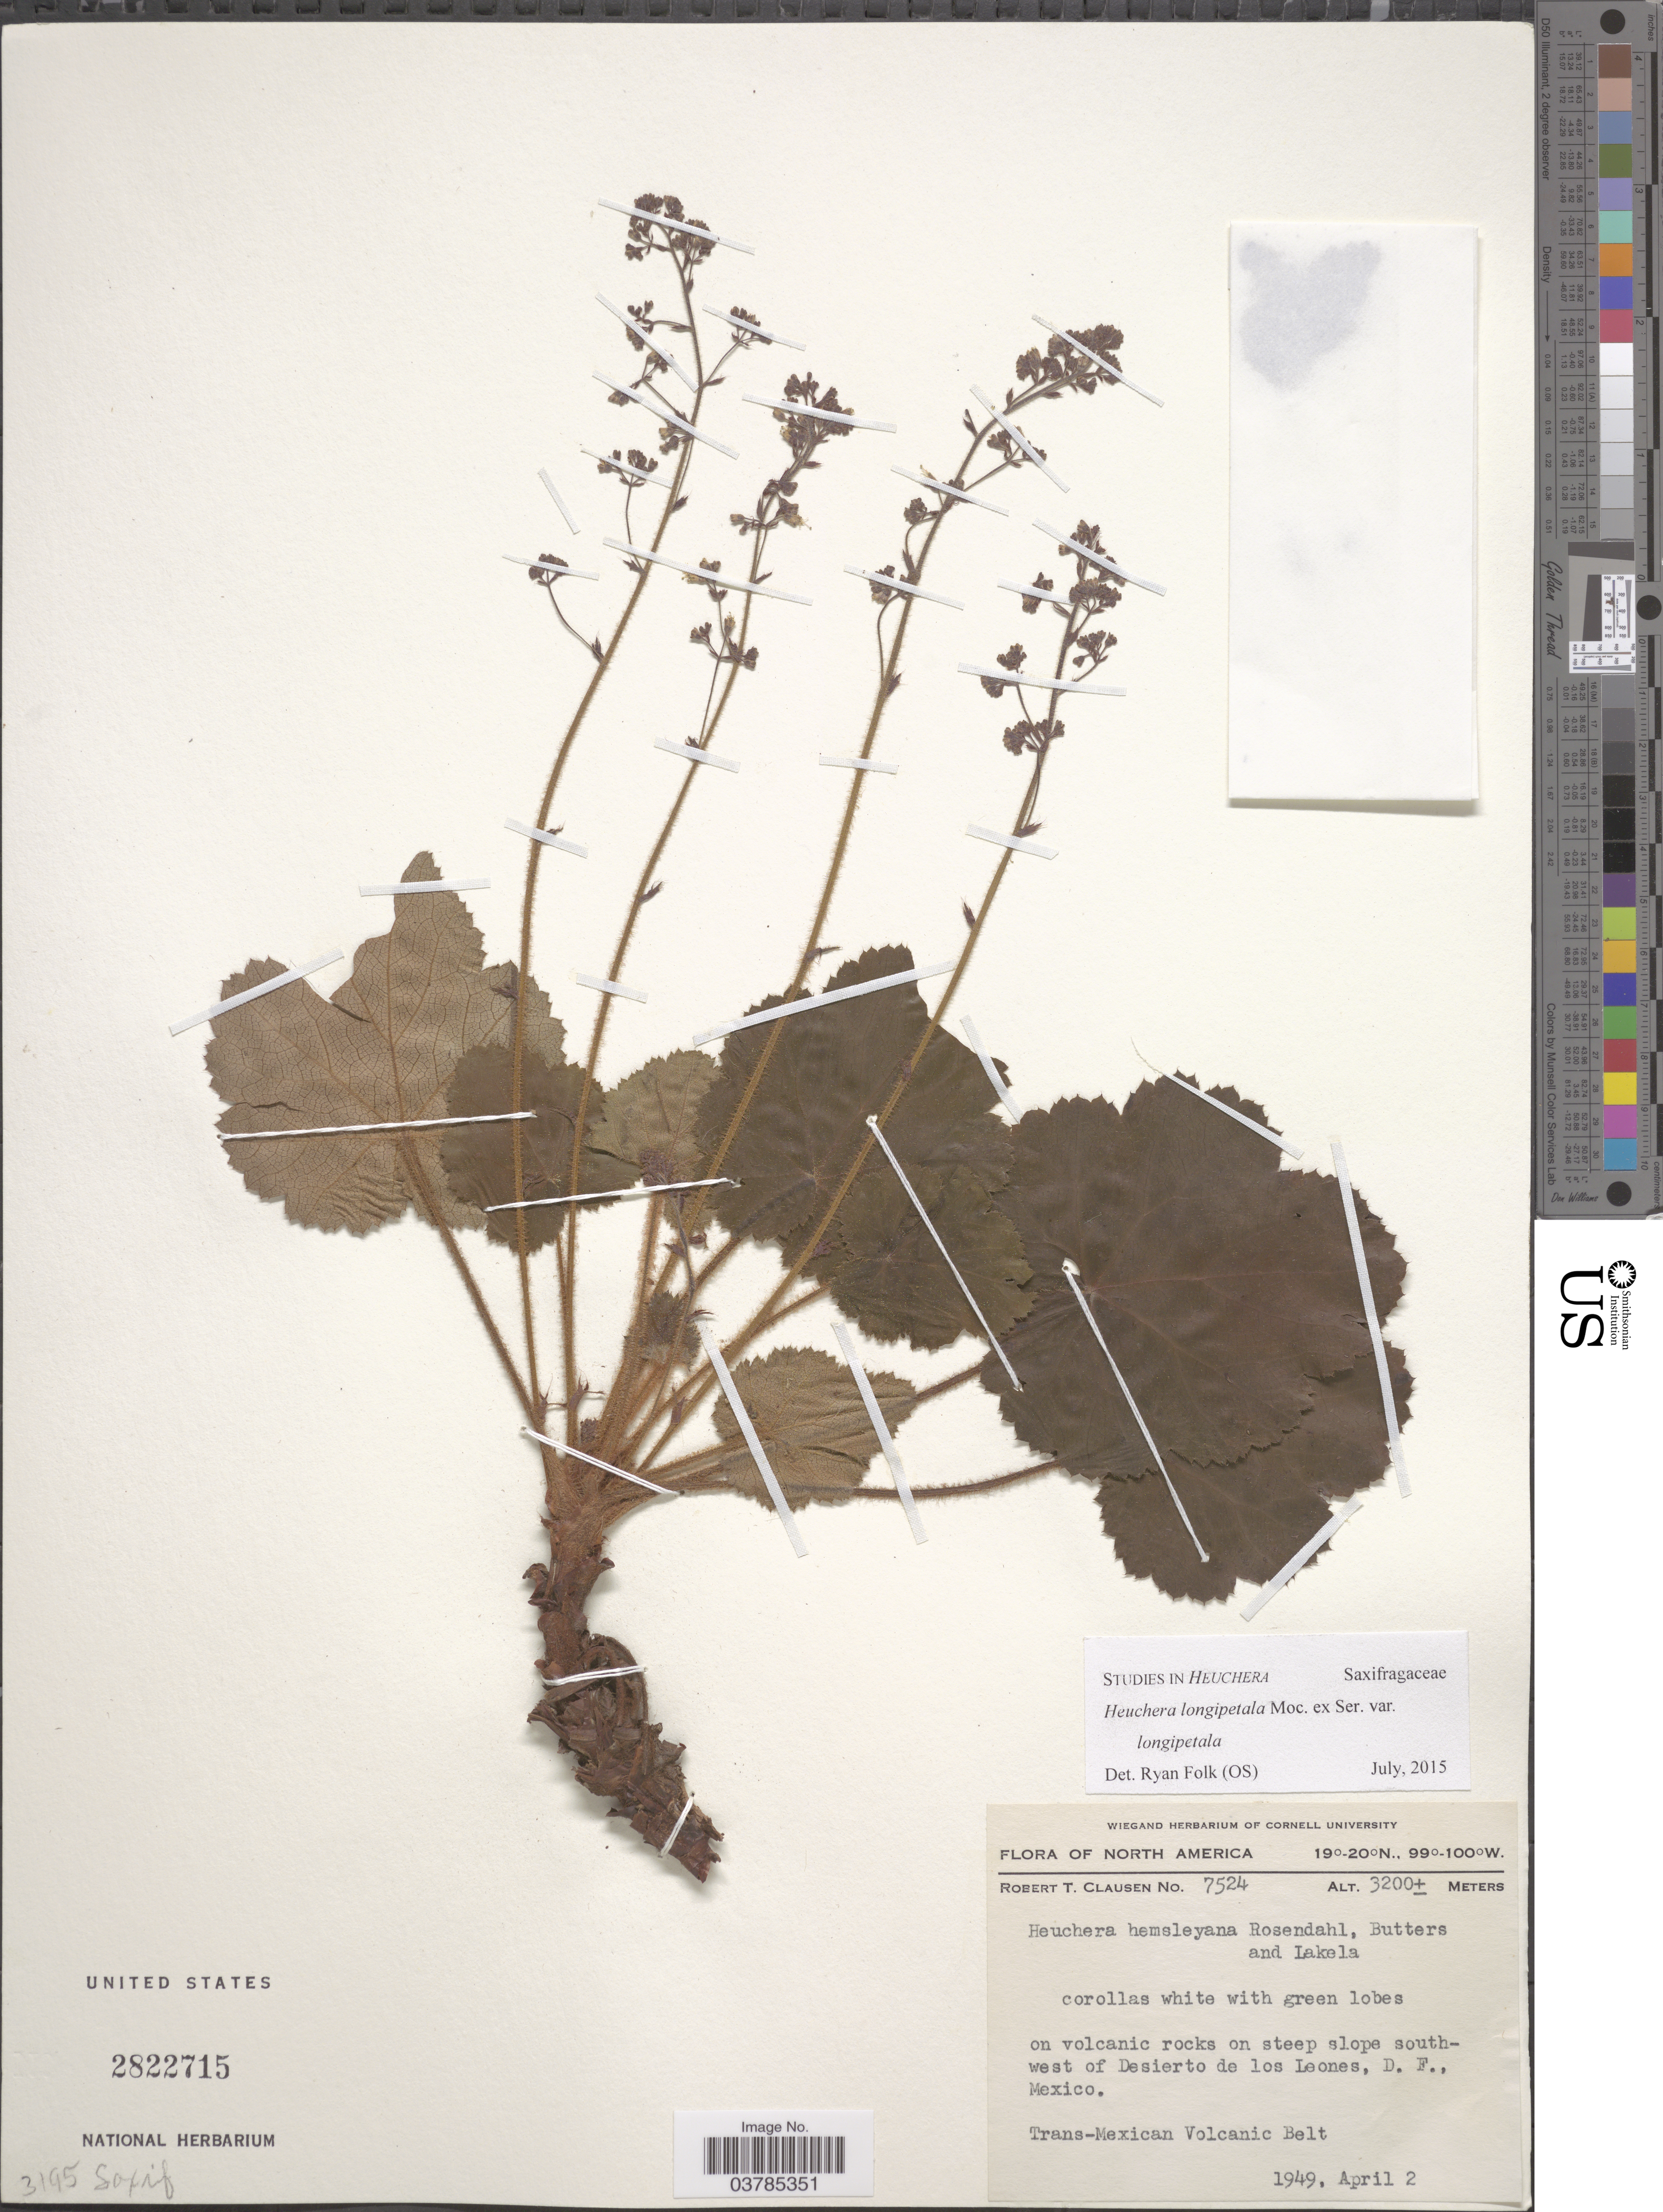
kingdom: Plantae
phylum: Tracheophyta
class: Magnoliopsida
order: Saxifragales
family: Saxifragaceae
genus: Heuchera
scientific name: Heuchera longipetala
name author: Moc. ex Ser.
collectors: R. T. Clausen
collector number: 7524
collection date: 1949-04-02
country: Mexico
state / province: Distrito Federal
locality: On steep slope southwest of Desierto de los Leones. Trans-Mexican Volcanic Belt.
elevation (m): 3200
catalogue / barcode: US 2822715